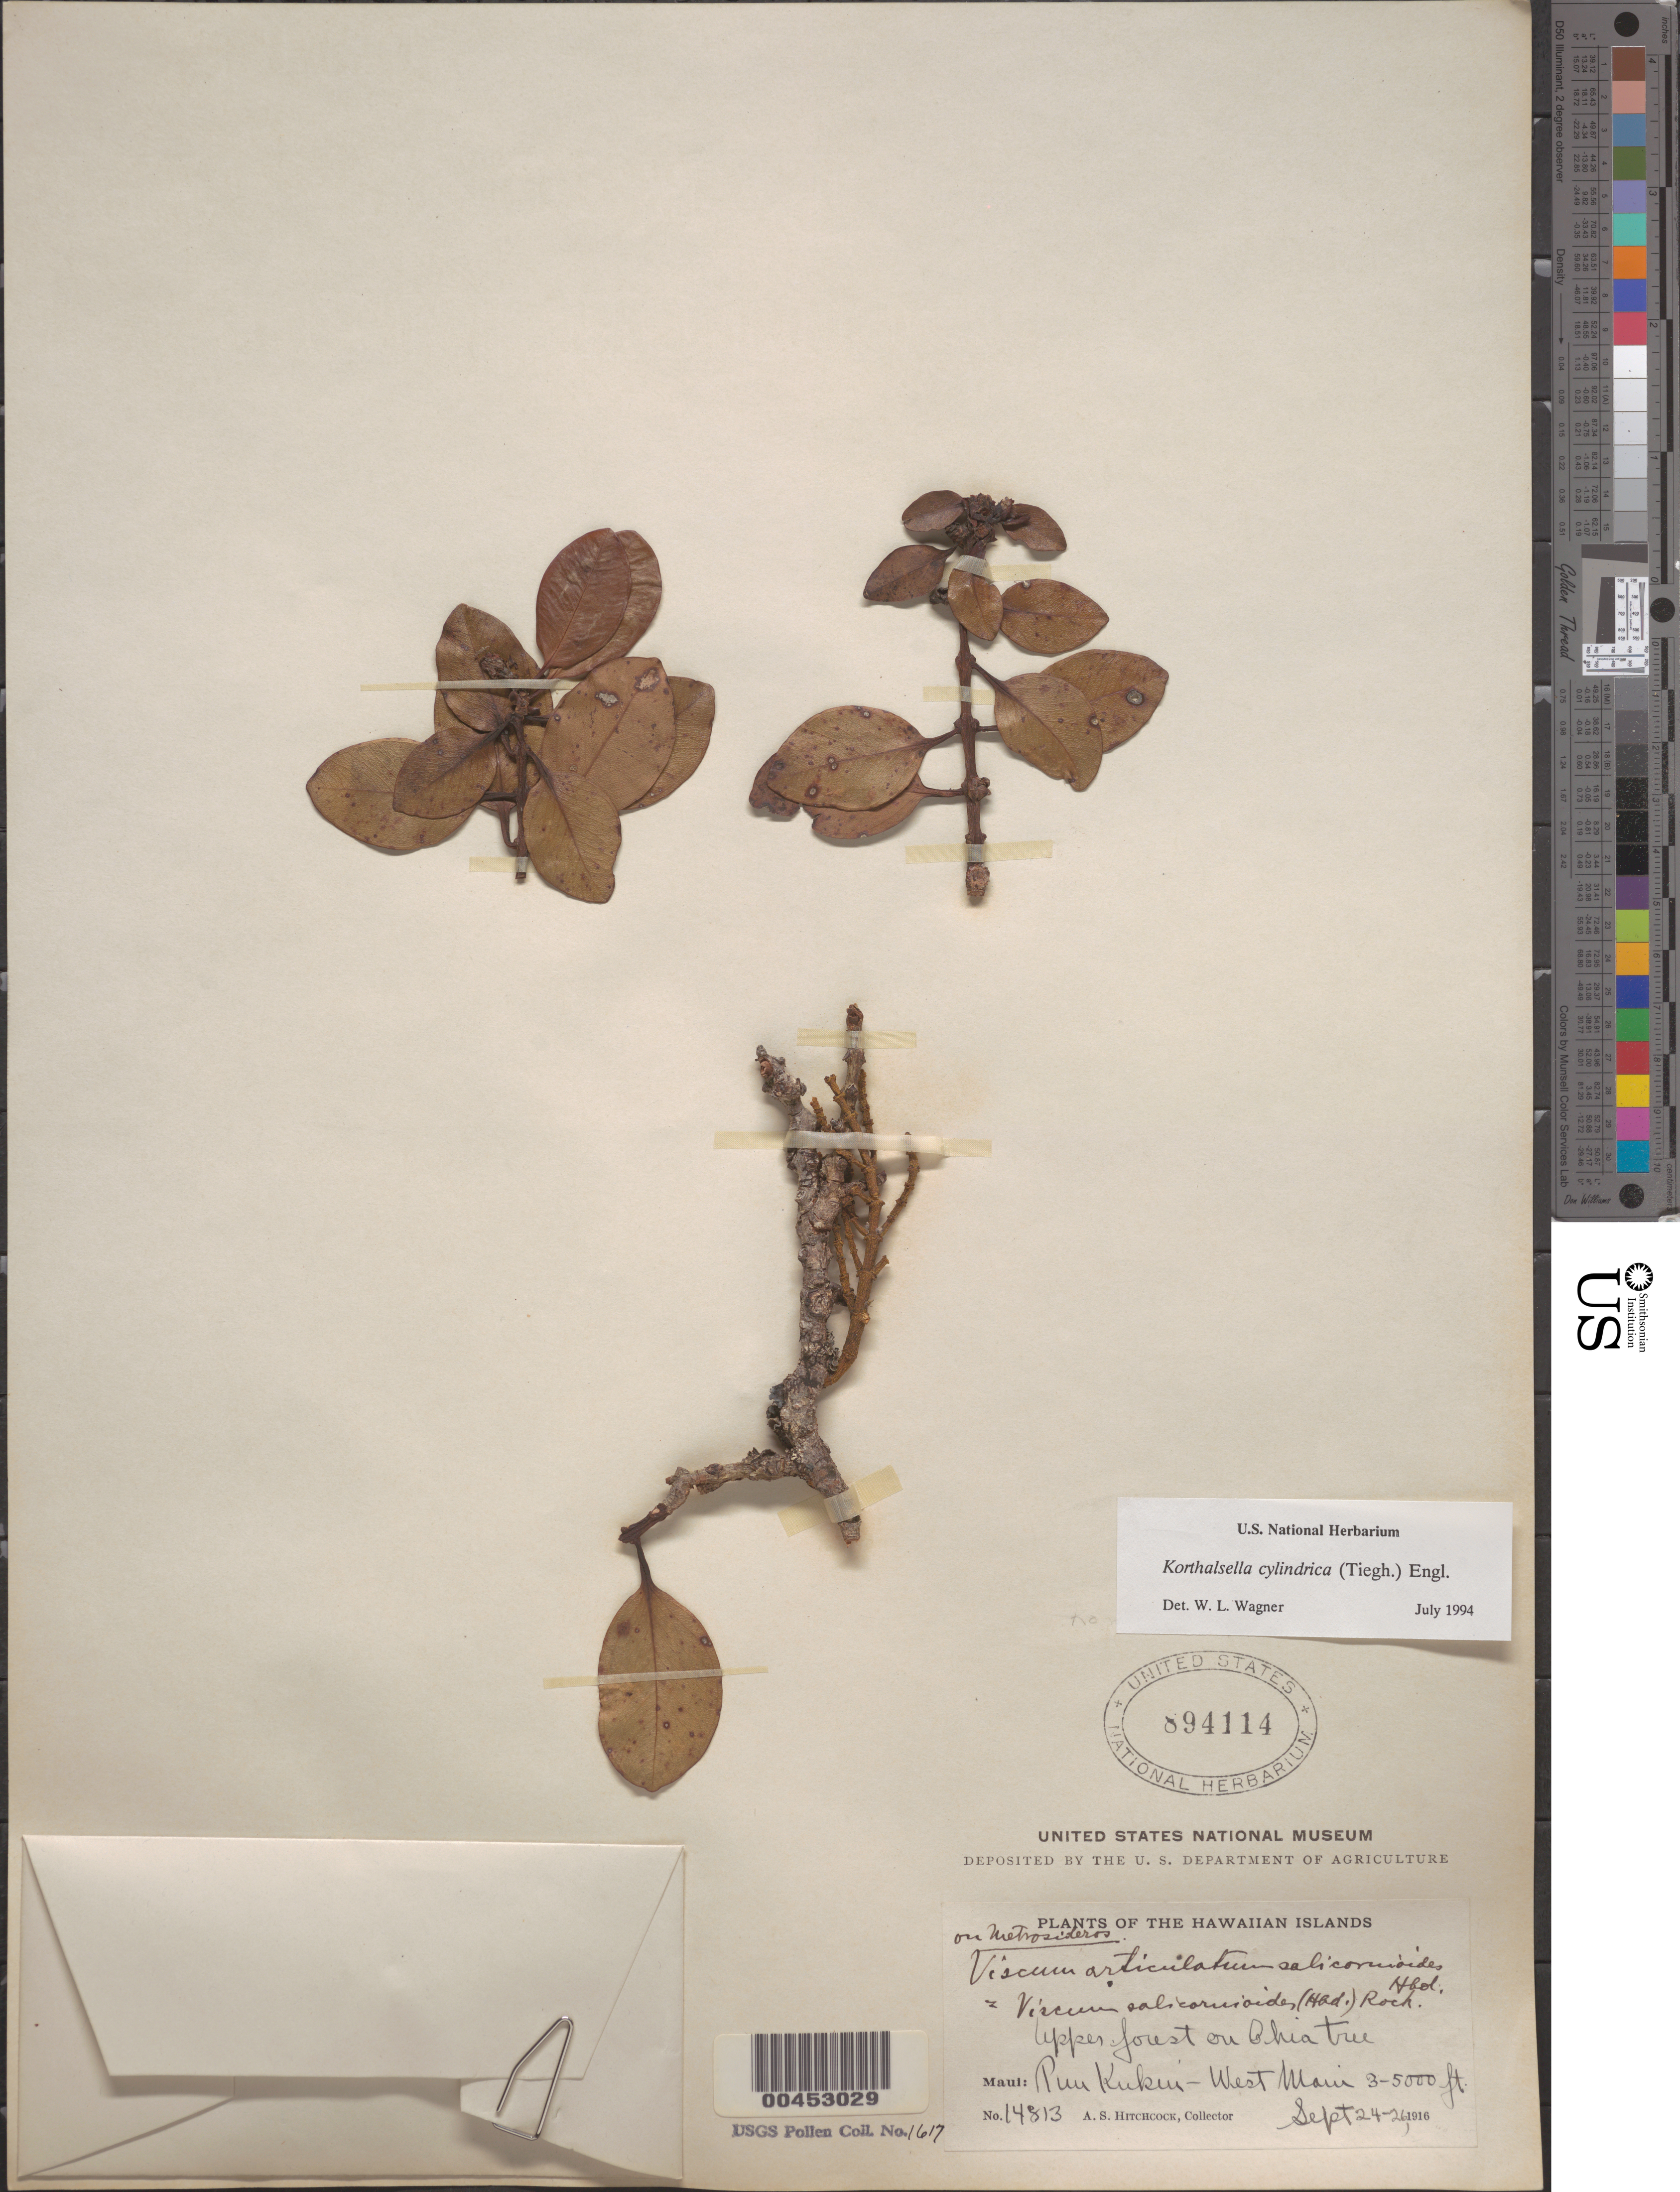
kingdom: Plantae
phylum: Tracheophyta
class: Magnoliopsida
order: Santalales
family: Viscaceae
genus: Korthalsella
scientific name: Korthalsella cylindrica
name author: (Tiegh.) Engl.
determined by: Wagner, W. L., (BOT), Smithsonian Institution - National Museum of Natural History (UNITED STATES)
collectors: A. S. Hitchcock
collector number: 14813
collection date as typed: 24 Sep 1916 to 26 Sep 1916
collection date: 1916-09-24/1916-09-26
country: United States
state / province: Hawaii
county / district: Maui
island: Maui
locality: Puu Kukui - W Maui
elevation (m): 914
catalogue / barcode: US 894114